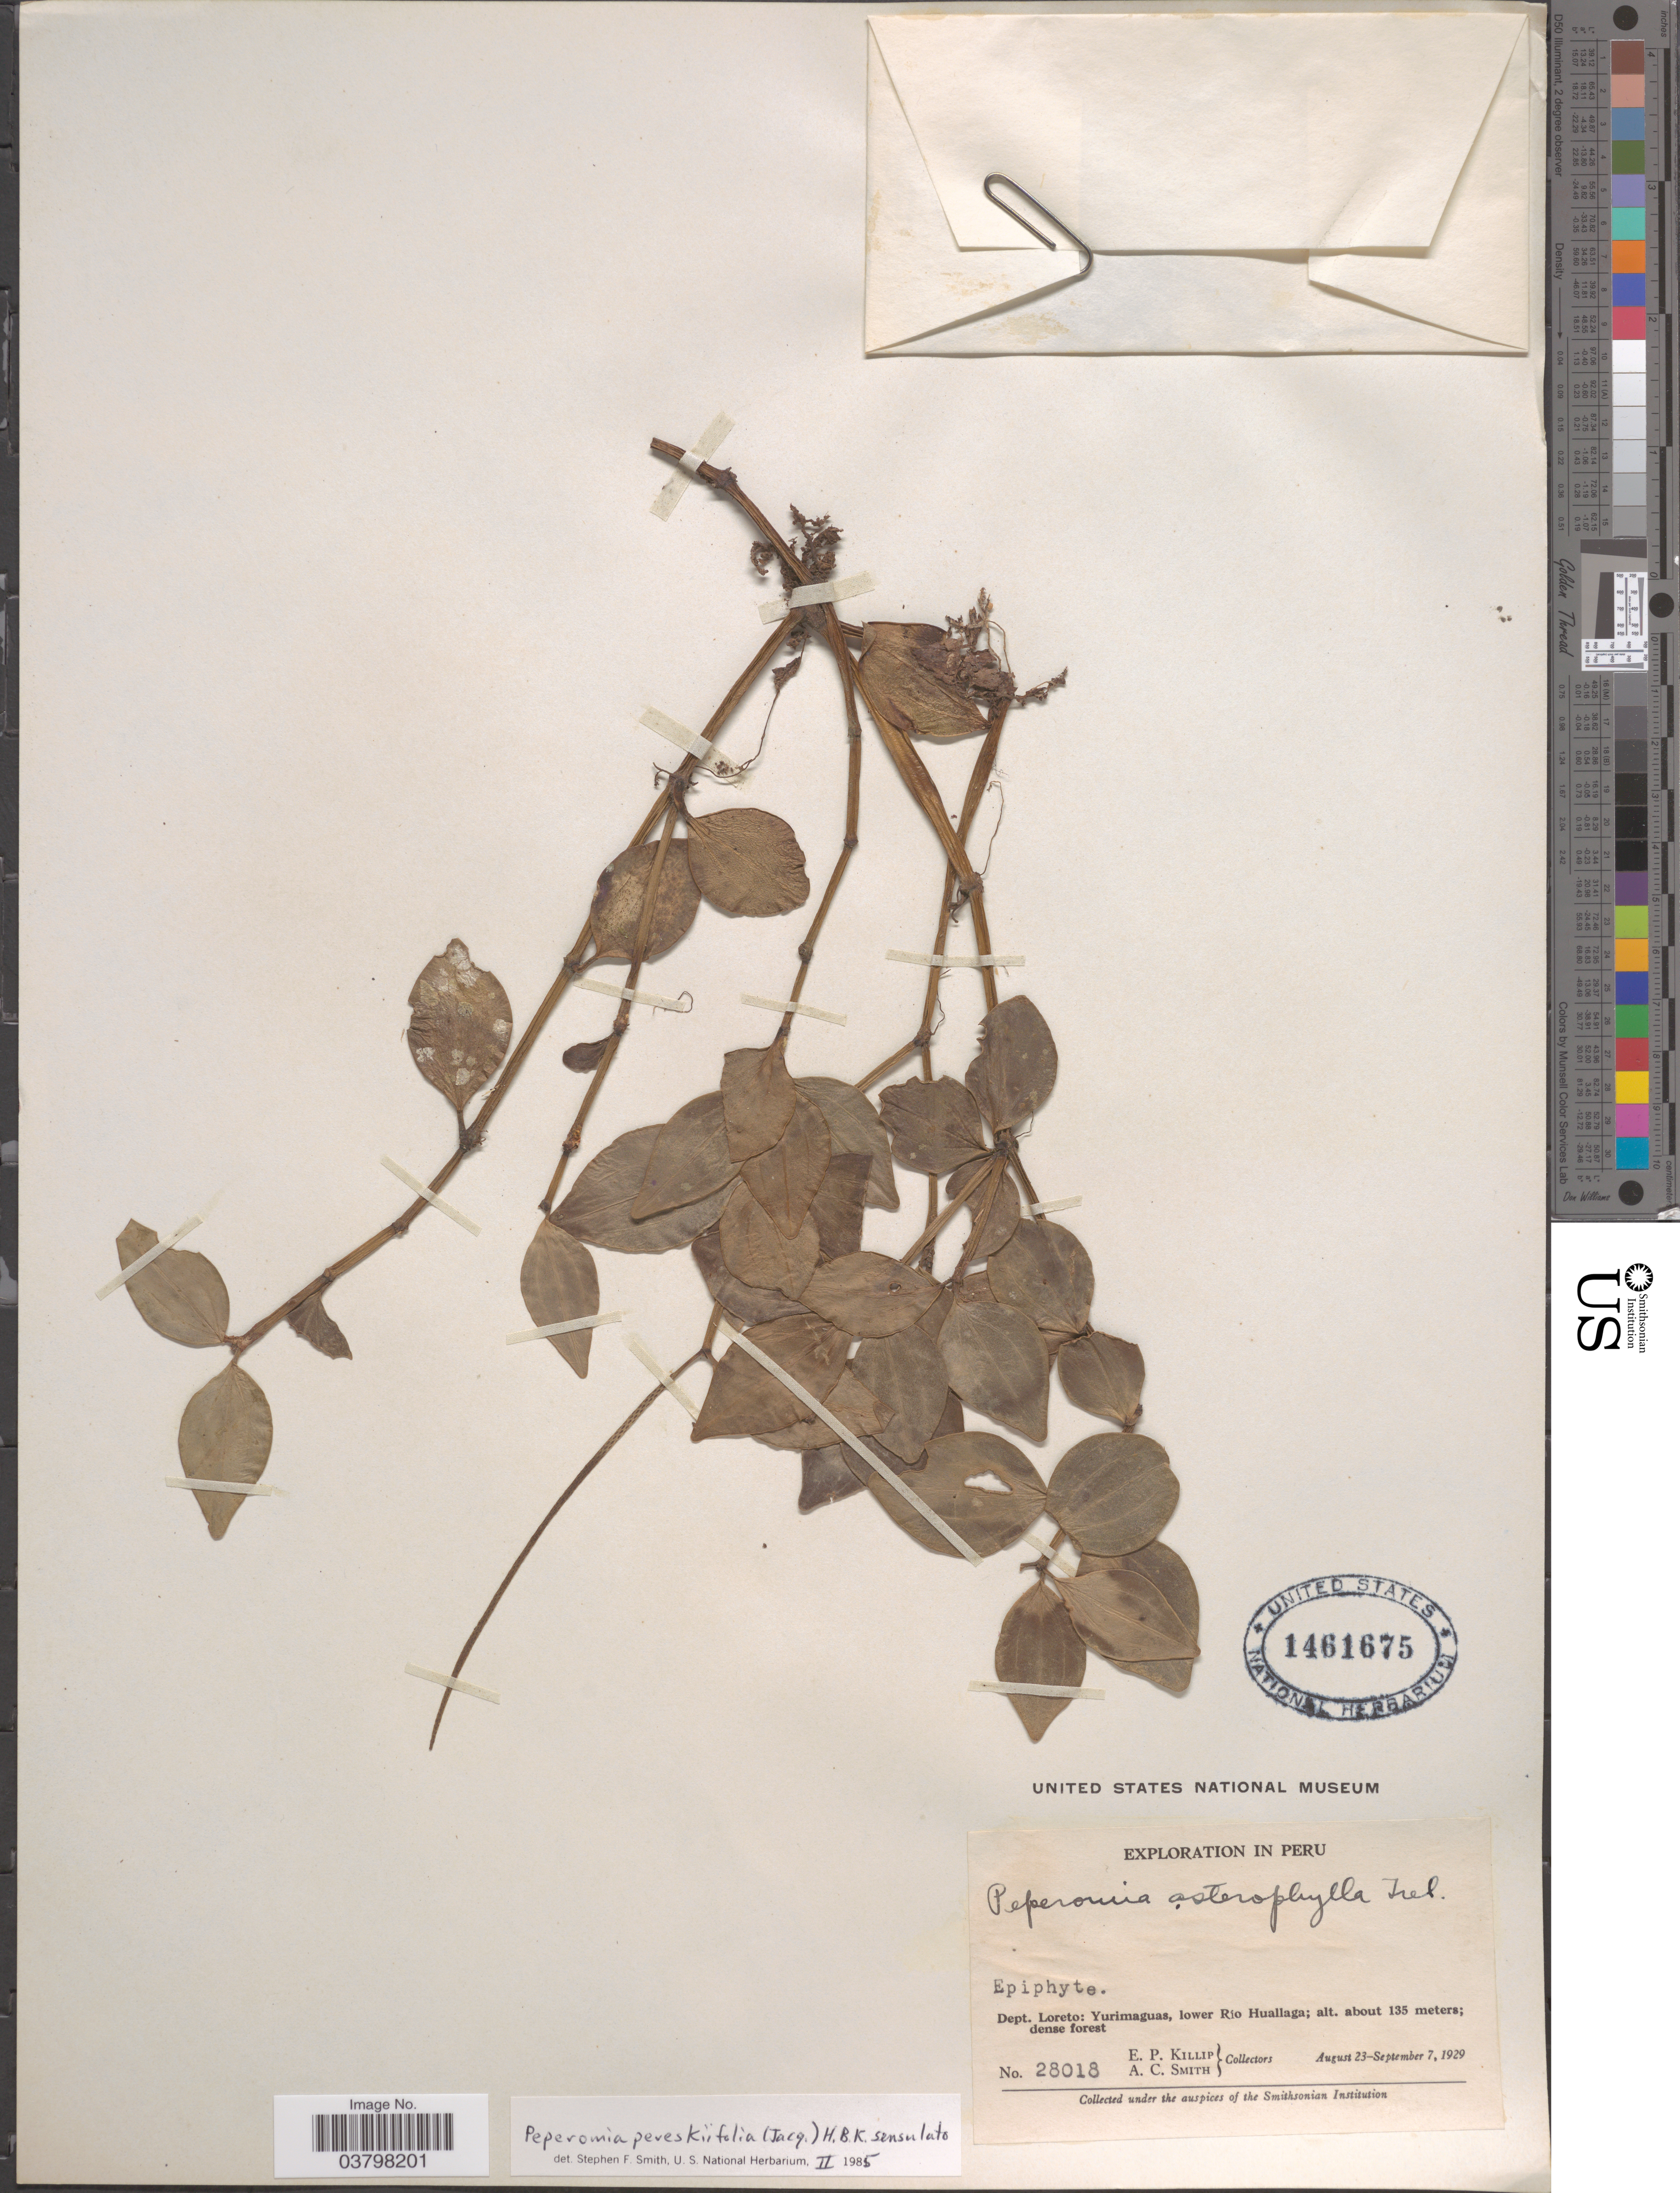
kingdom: Plantae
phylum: Tracheophyta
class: Magnoliopsida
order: Piperales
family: Piperaceae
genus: Peperomia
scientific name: Peperomia pereskiifolia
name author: (Jacq.) Kunth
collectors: E. P. Killip & A. C. Smith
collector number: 28018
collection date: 1929-08-23/1929-09-07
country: Peru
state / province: Loreto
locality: Dept. Loreto: Yurimaguas, lower Río Huallaga.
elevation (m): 135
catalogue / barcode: US 1461675